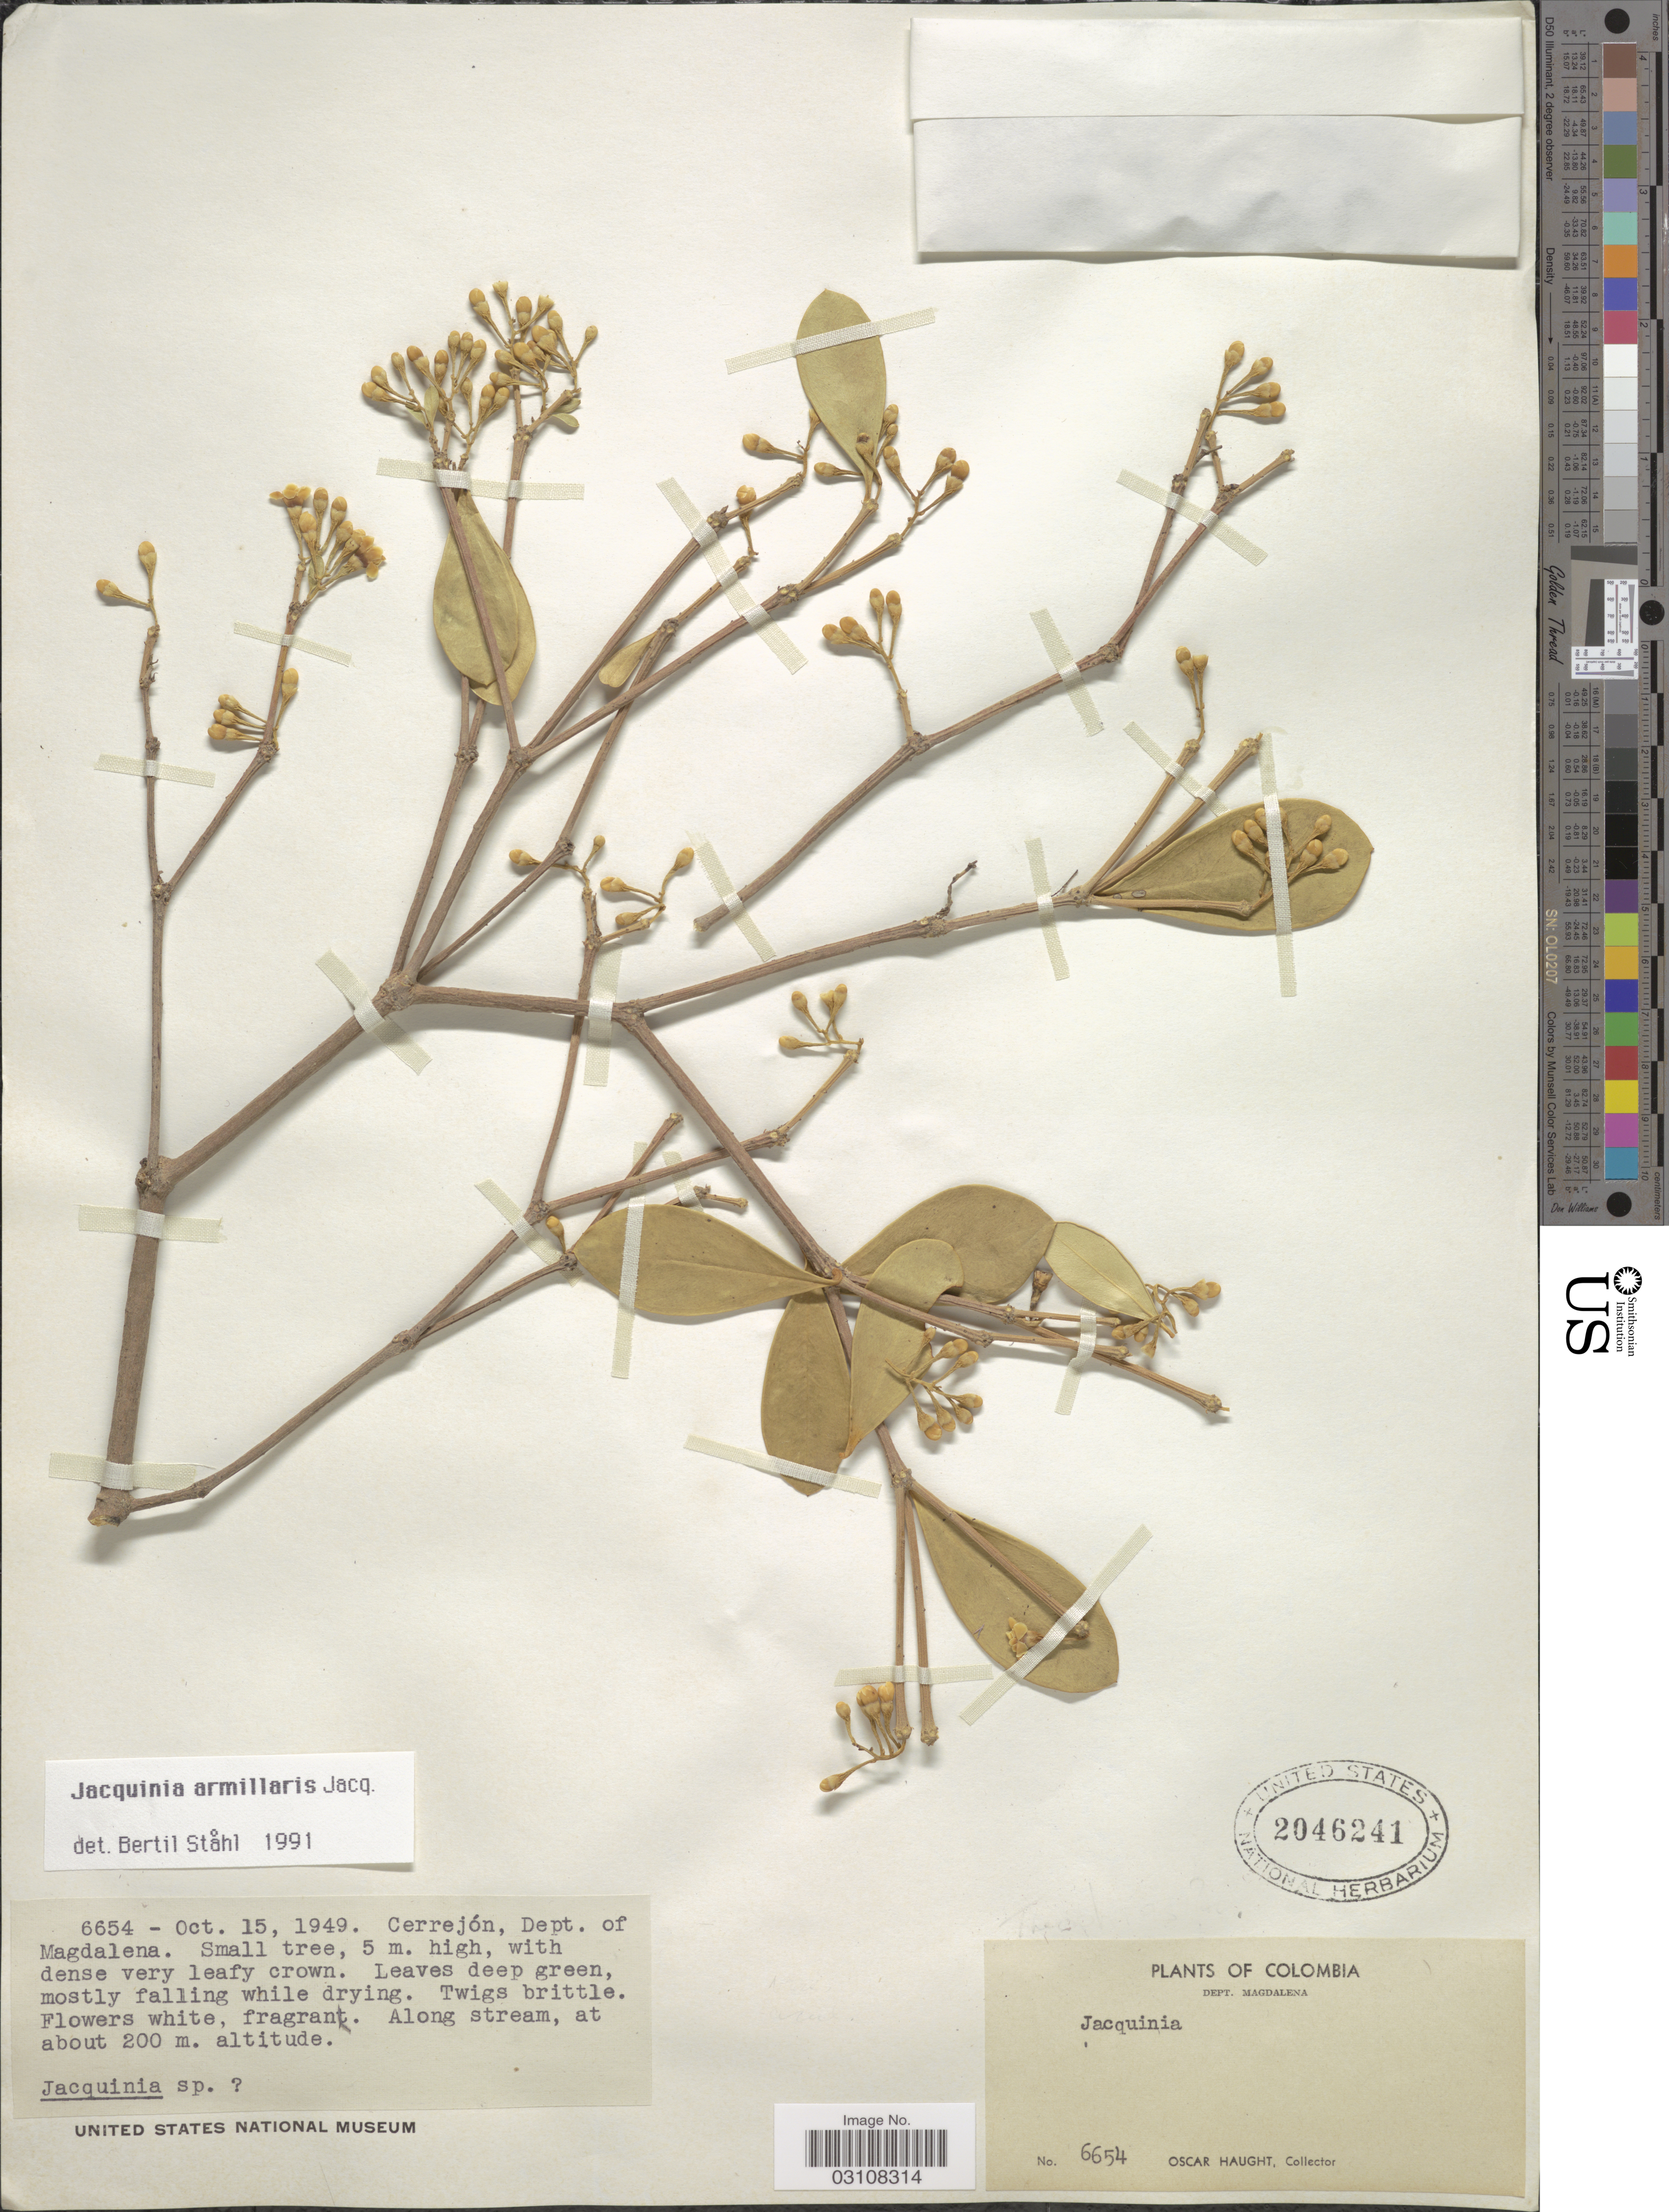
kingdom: Plantae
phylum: Tracheophyta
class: Magnoliopsida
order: Ericales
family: Primulaceae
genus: Jacquinia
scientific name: Jacquinia armillaris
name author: Jacq.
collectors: O. Haught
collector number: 6654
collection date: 1949-10-15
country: Colombia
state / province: Magdalena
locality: Cerrejón, Dept. of Magdalena.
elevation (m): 200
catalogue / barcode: US 2046241